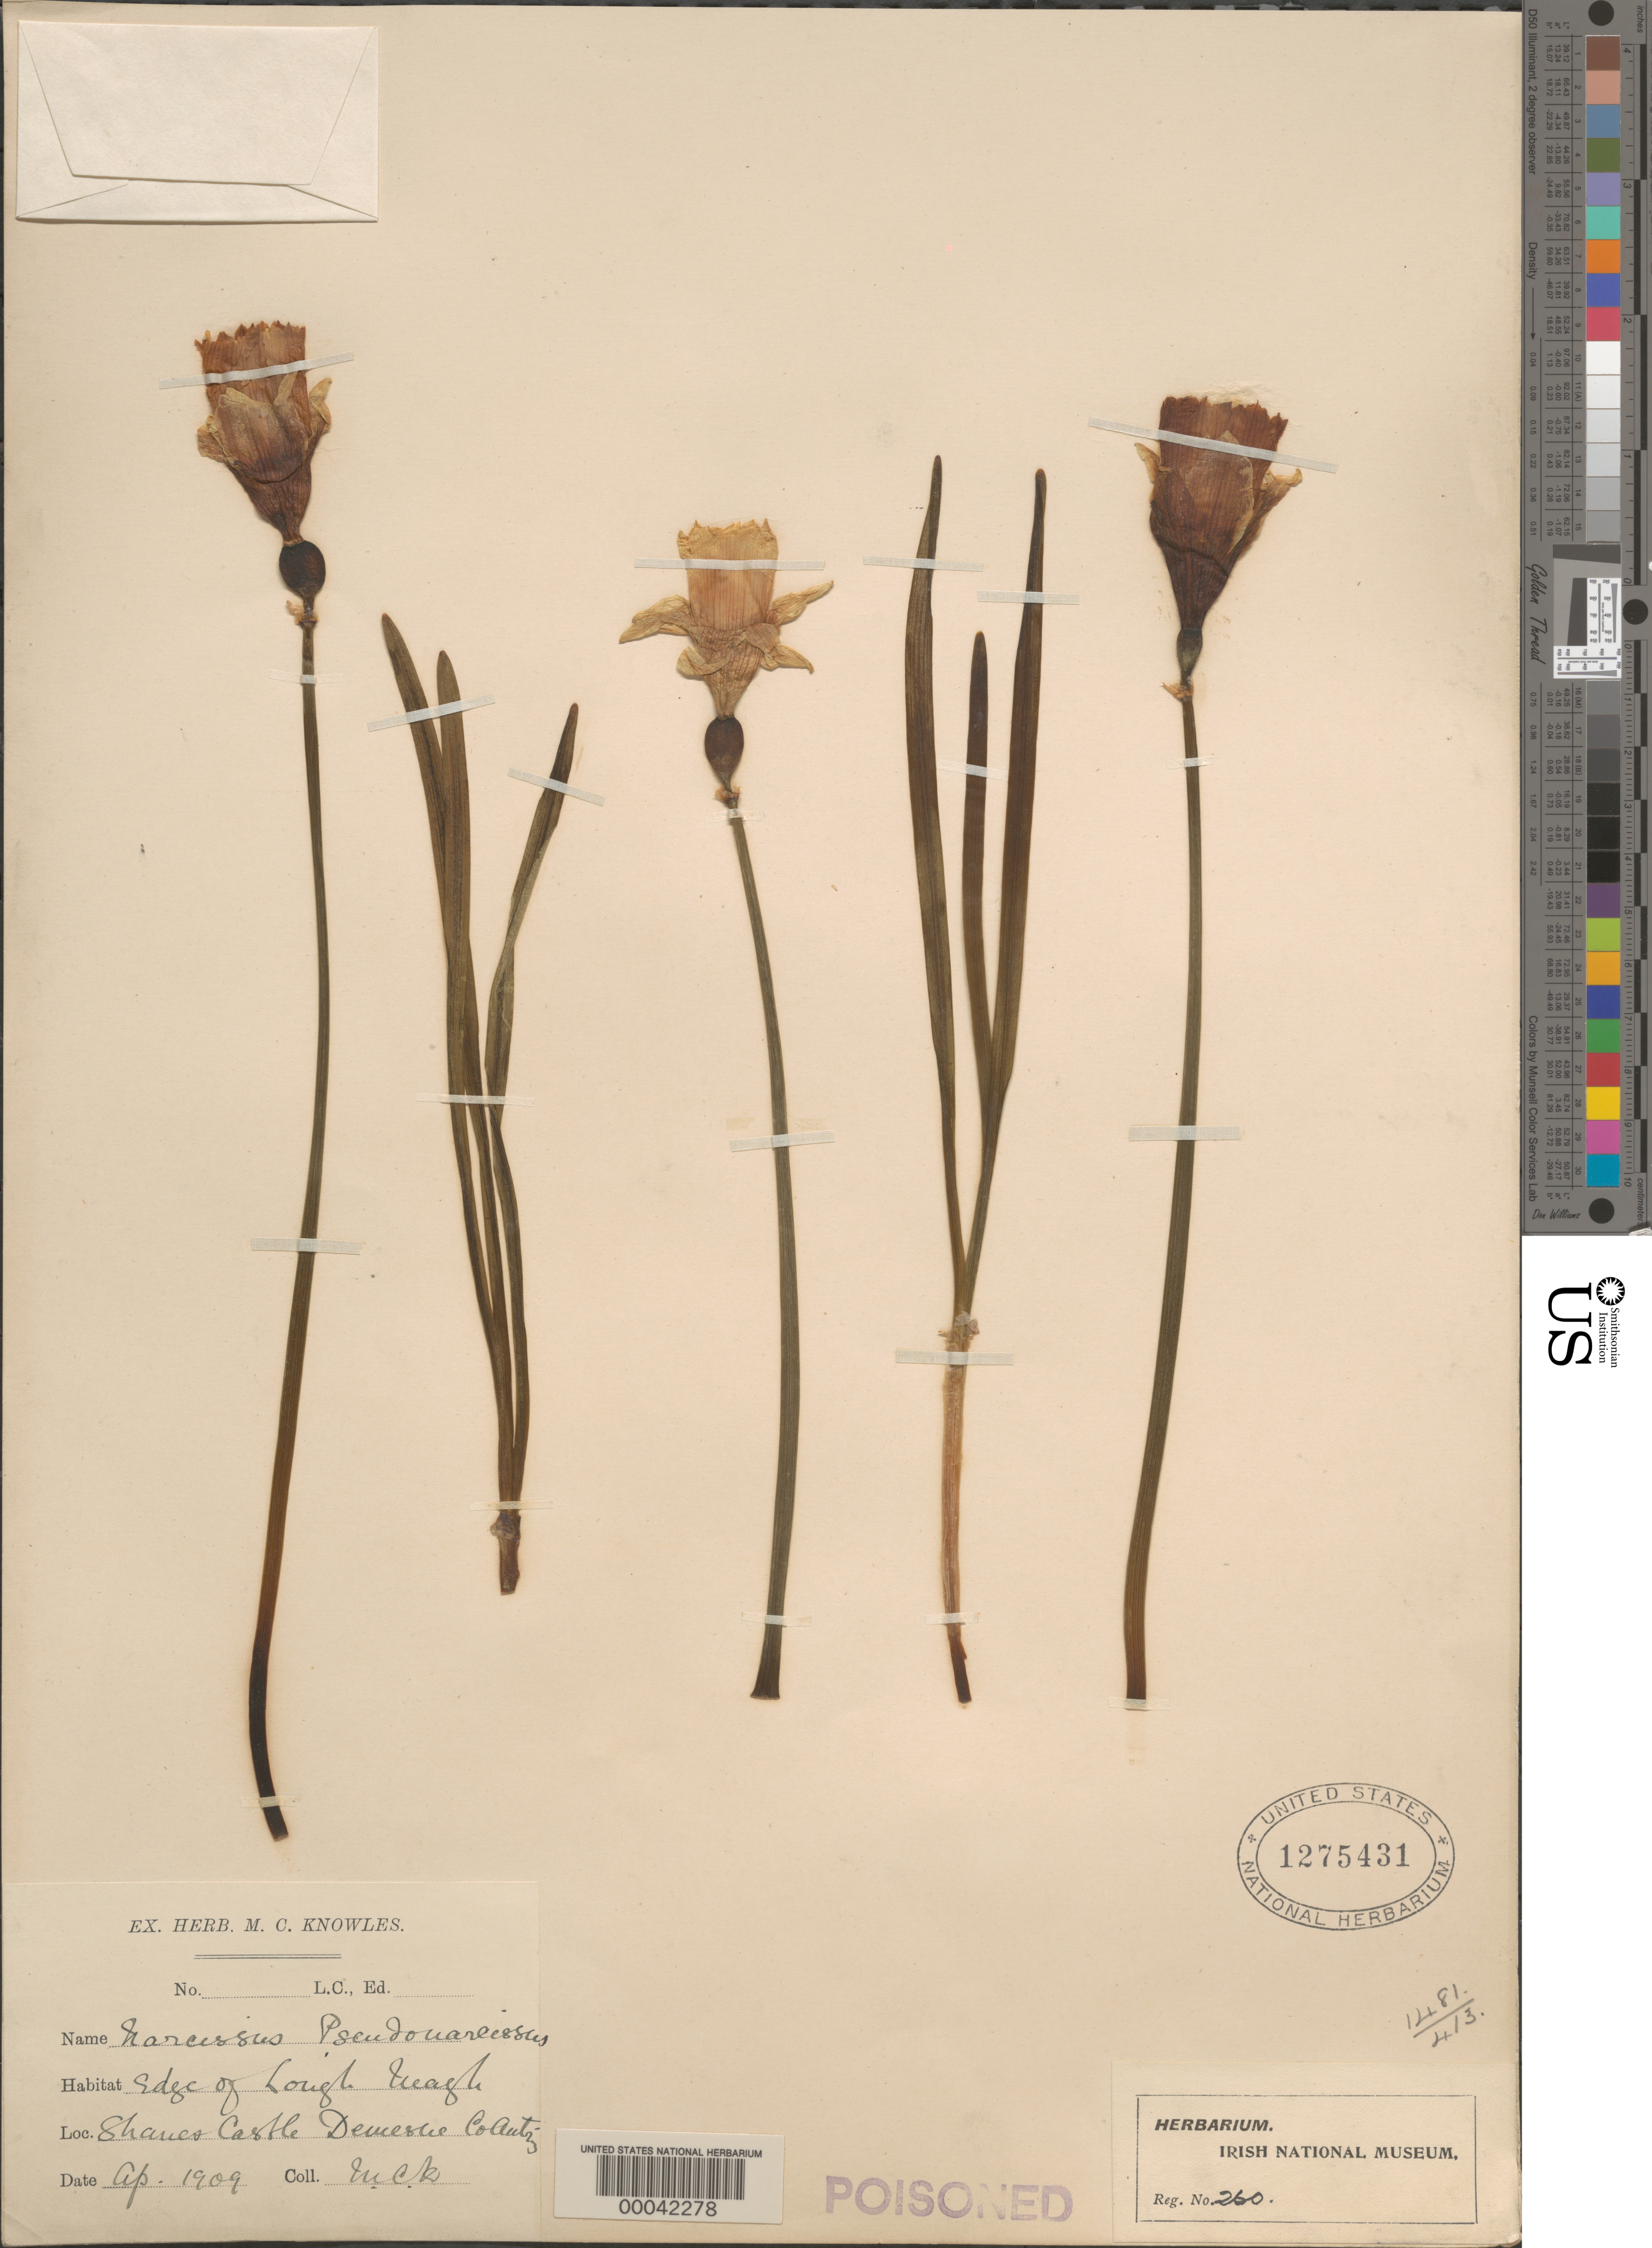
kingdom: Plantae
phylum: Tracheophyta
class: Liliopsida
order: Asparagales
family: Amaryllidaceae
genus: Narcissus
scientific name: Narcissus pseudonarcissus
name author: L.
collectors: M. C. Knowles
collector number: Irish Nat. Mus. 260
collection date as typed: Apr 1909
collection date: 1909-04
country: United Kingdom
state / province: Northern Ireland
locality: Shanes castle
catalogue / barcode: US 1275431